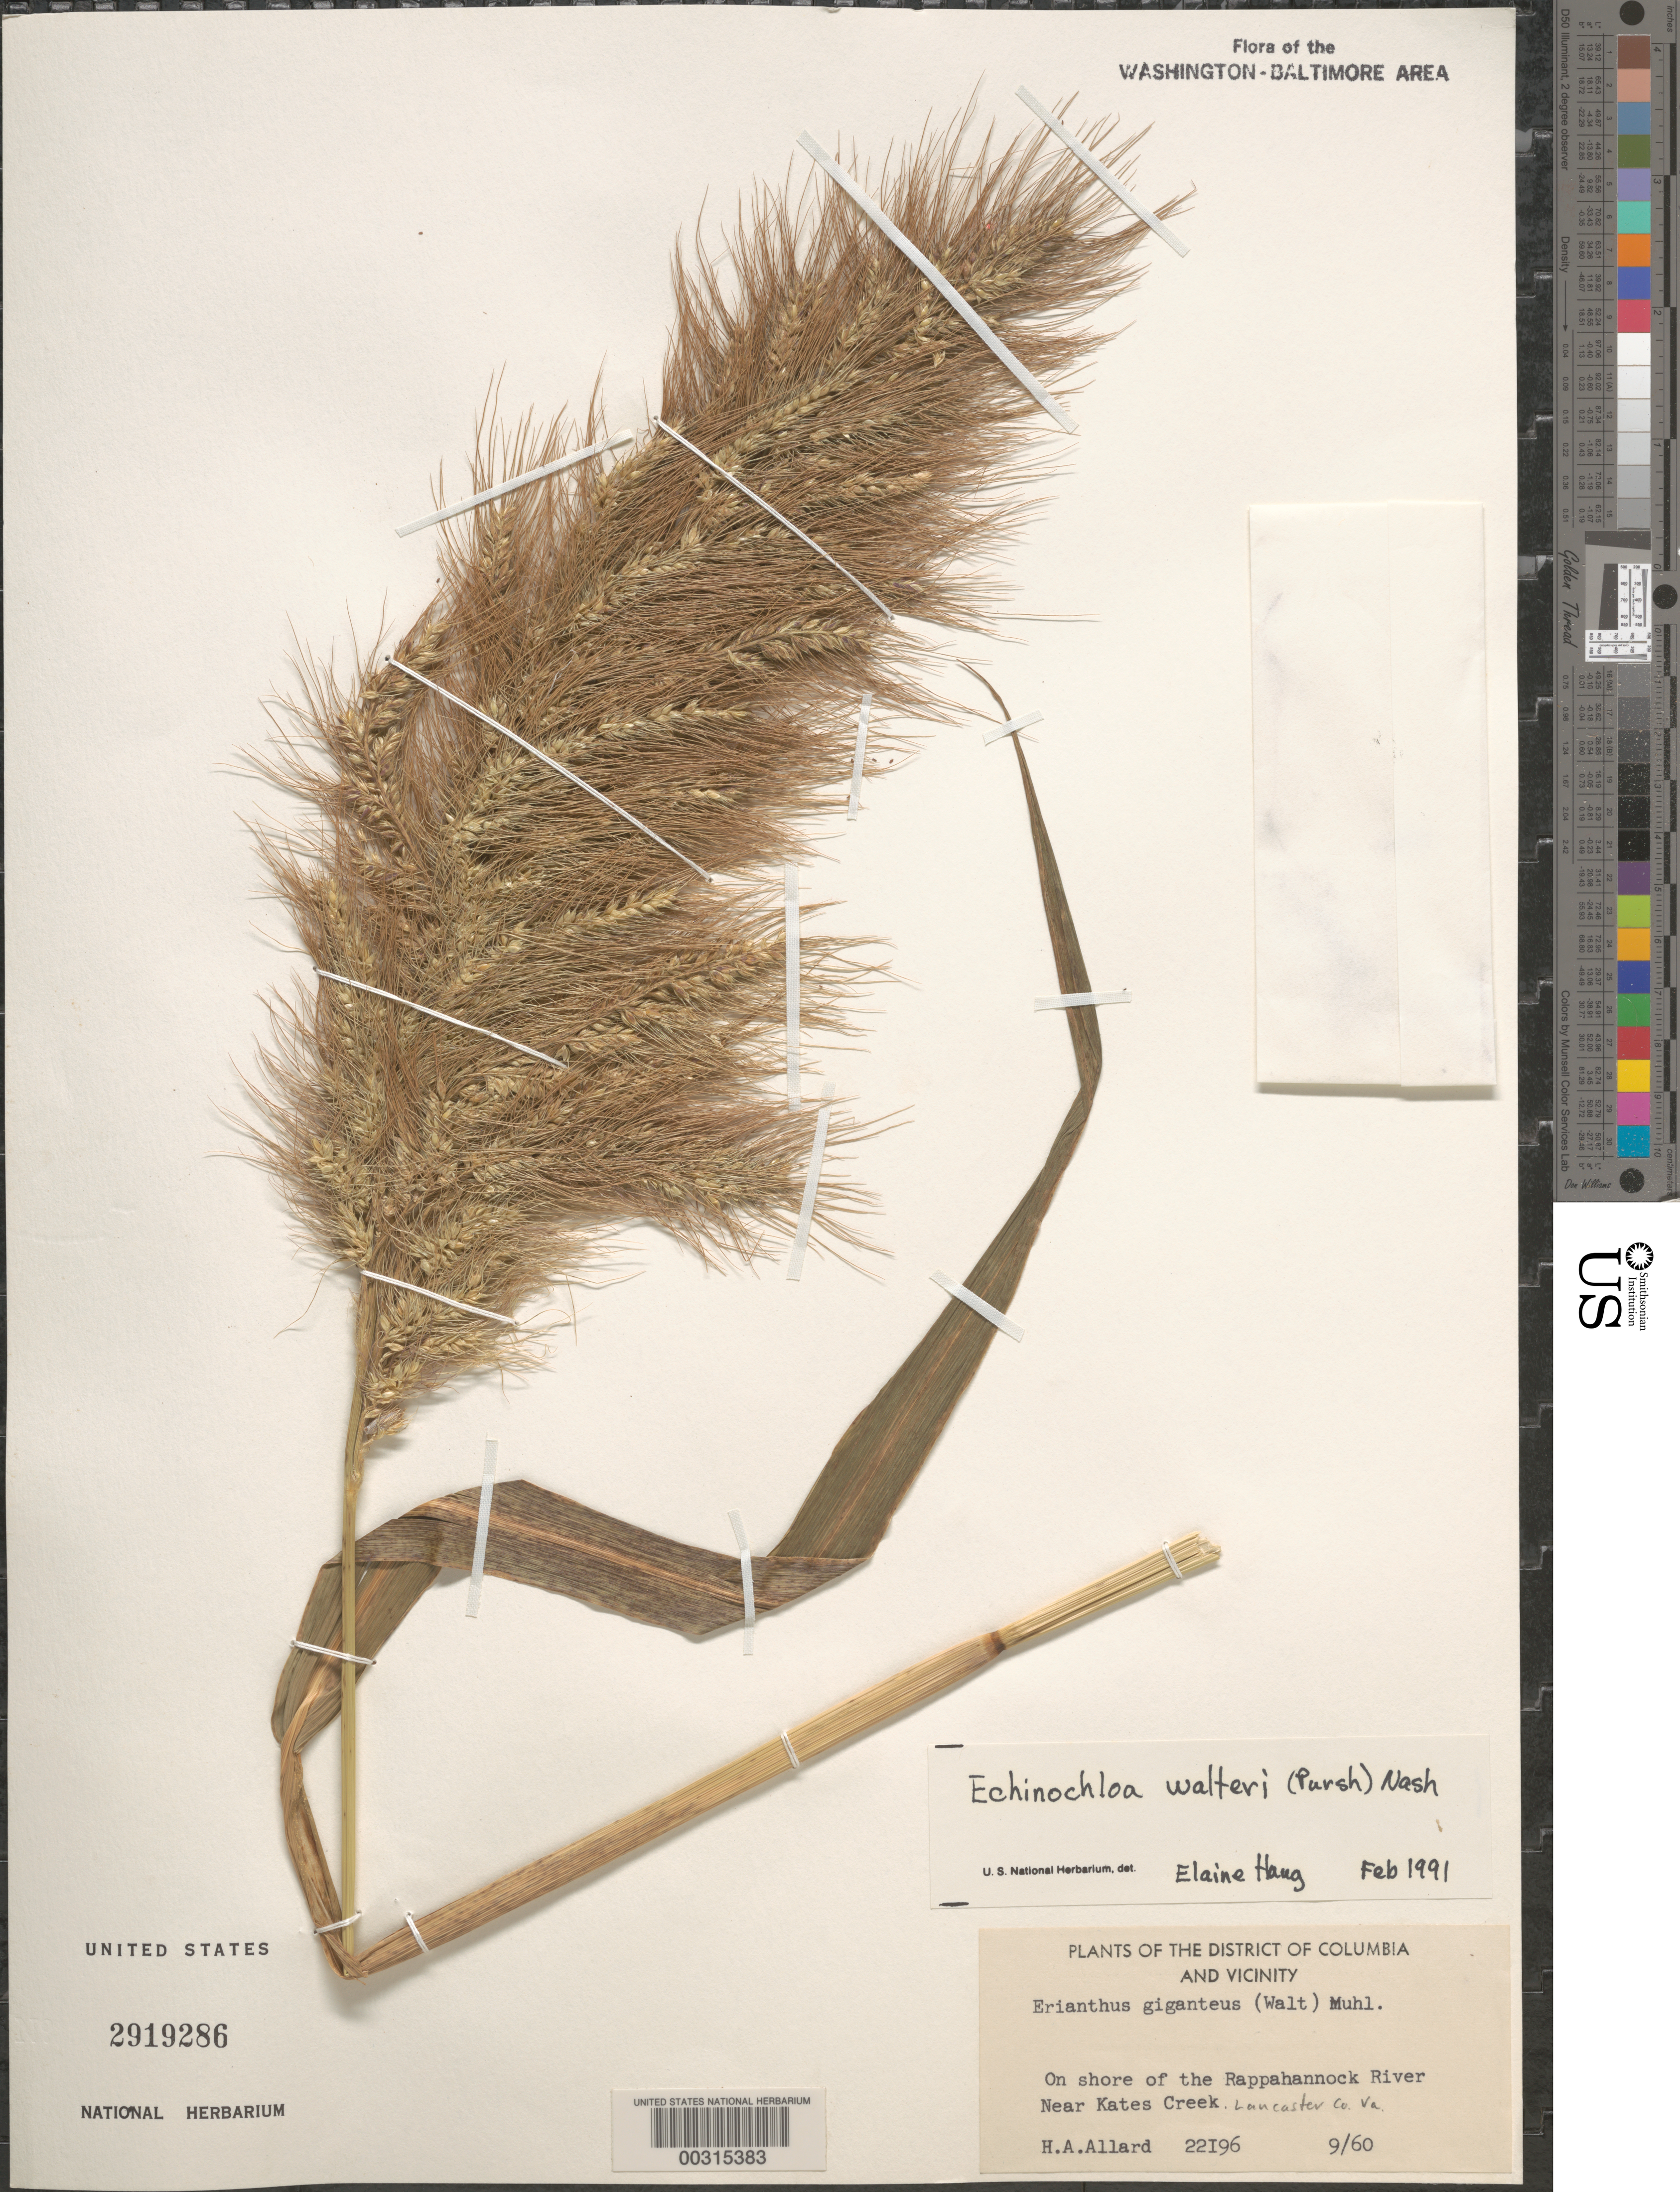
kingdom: Plantae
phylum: Tracheophyta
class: Liliopsida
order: Poales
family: Poaceae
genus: Echinochloa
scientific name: Echinochloa walteri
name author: (Pursh) A. Heller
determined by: Haug, E., (UNITED STATES)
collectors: H. A. Allard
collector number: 22196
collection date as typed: Sep 1960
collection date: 1960-09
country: United States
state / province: Virginia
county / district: Lancaster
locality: Rappahannock River, Kates Creek vicinity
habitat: On shore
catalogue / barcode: US 2919286